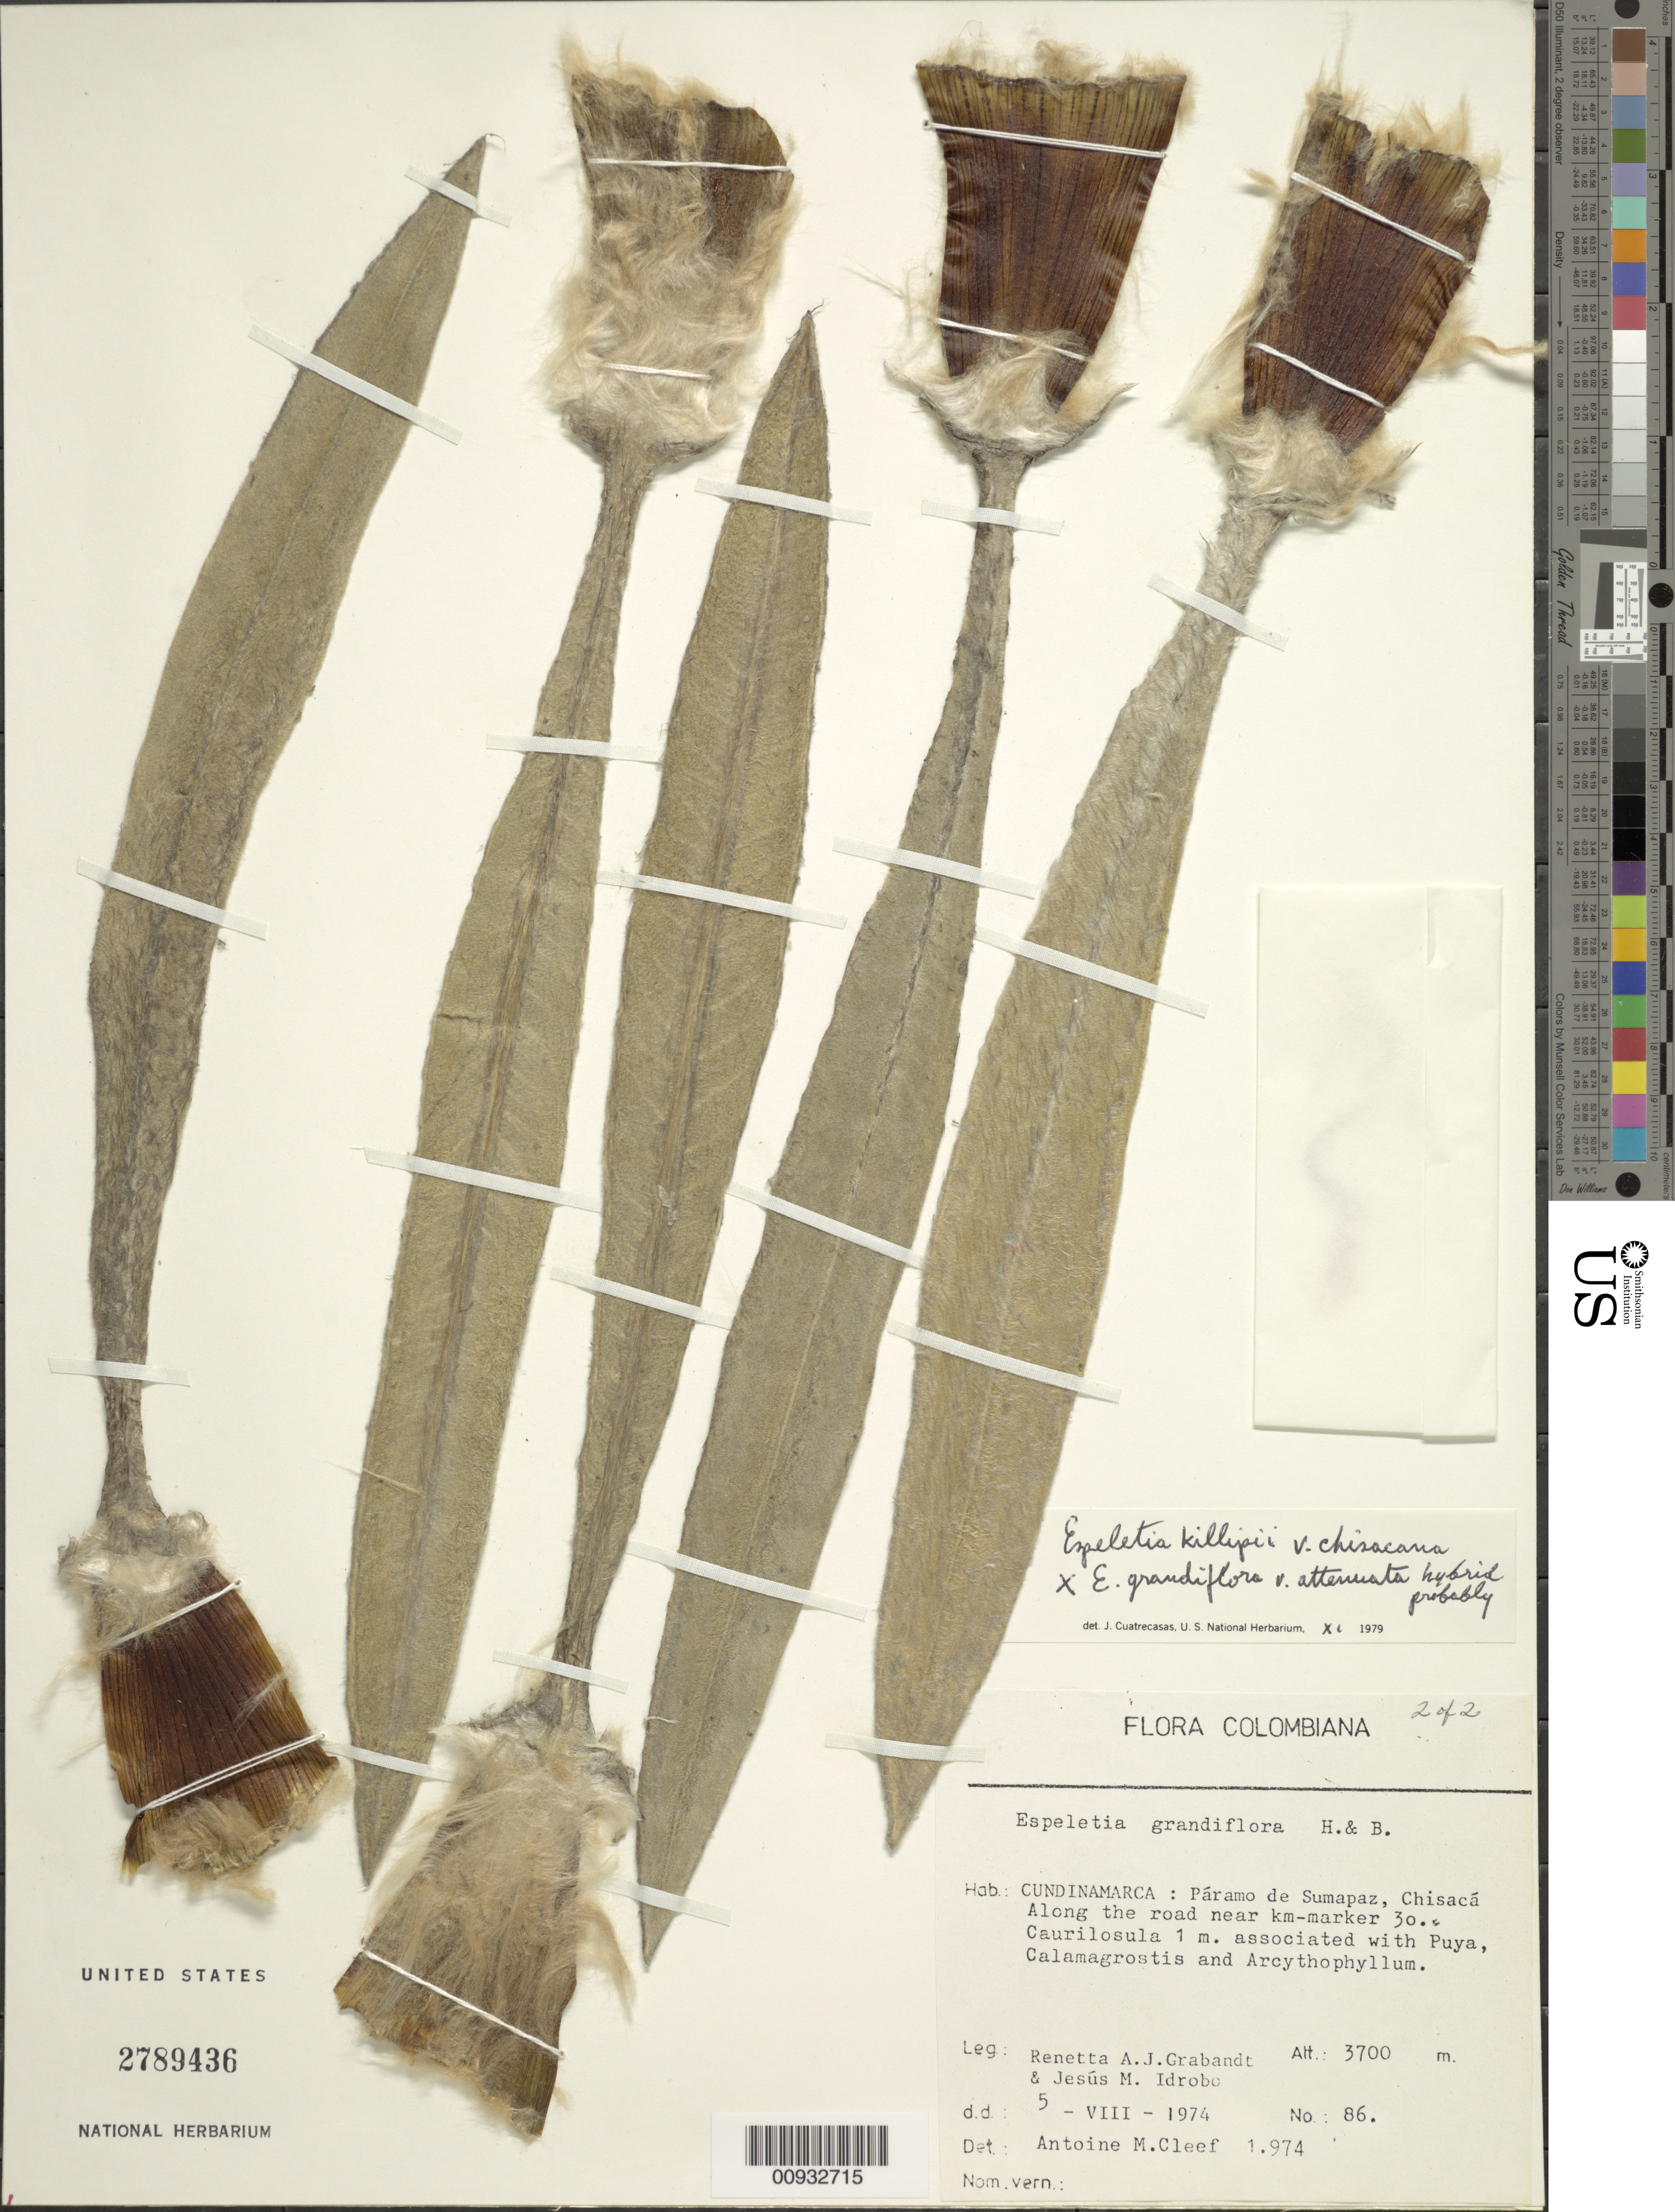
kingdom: Plantae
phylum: Tracheophyta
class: Magnoliopsida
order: Asterales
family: Asteraceae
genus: Espeletia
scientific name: Espeletia killipii var. chisacana x E. grandiflora var. attenuata Cuatrec.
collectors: R. Grabandt & J. M. Idrobo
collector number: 86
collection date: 1974-08-05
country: Colombia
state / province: Cundinamarca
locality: Paramo de Sumapaz, Chisaca. Along road near km-marker 30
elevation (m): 3700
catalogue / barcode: US 2789436